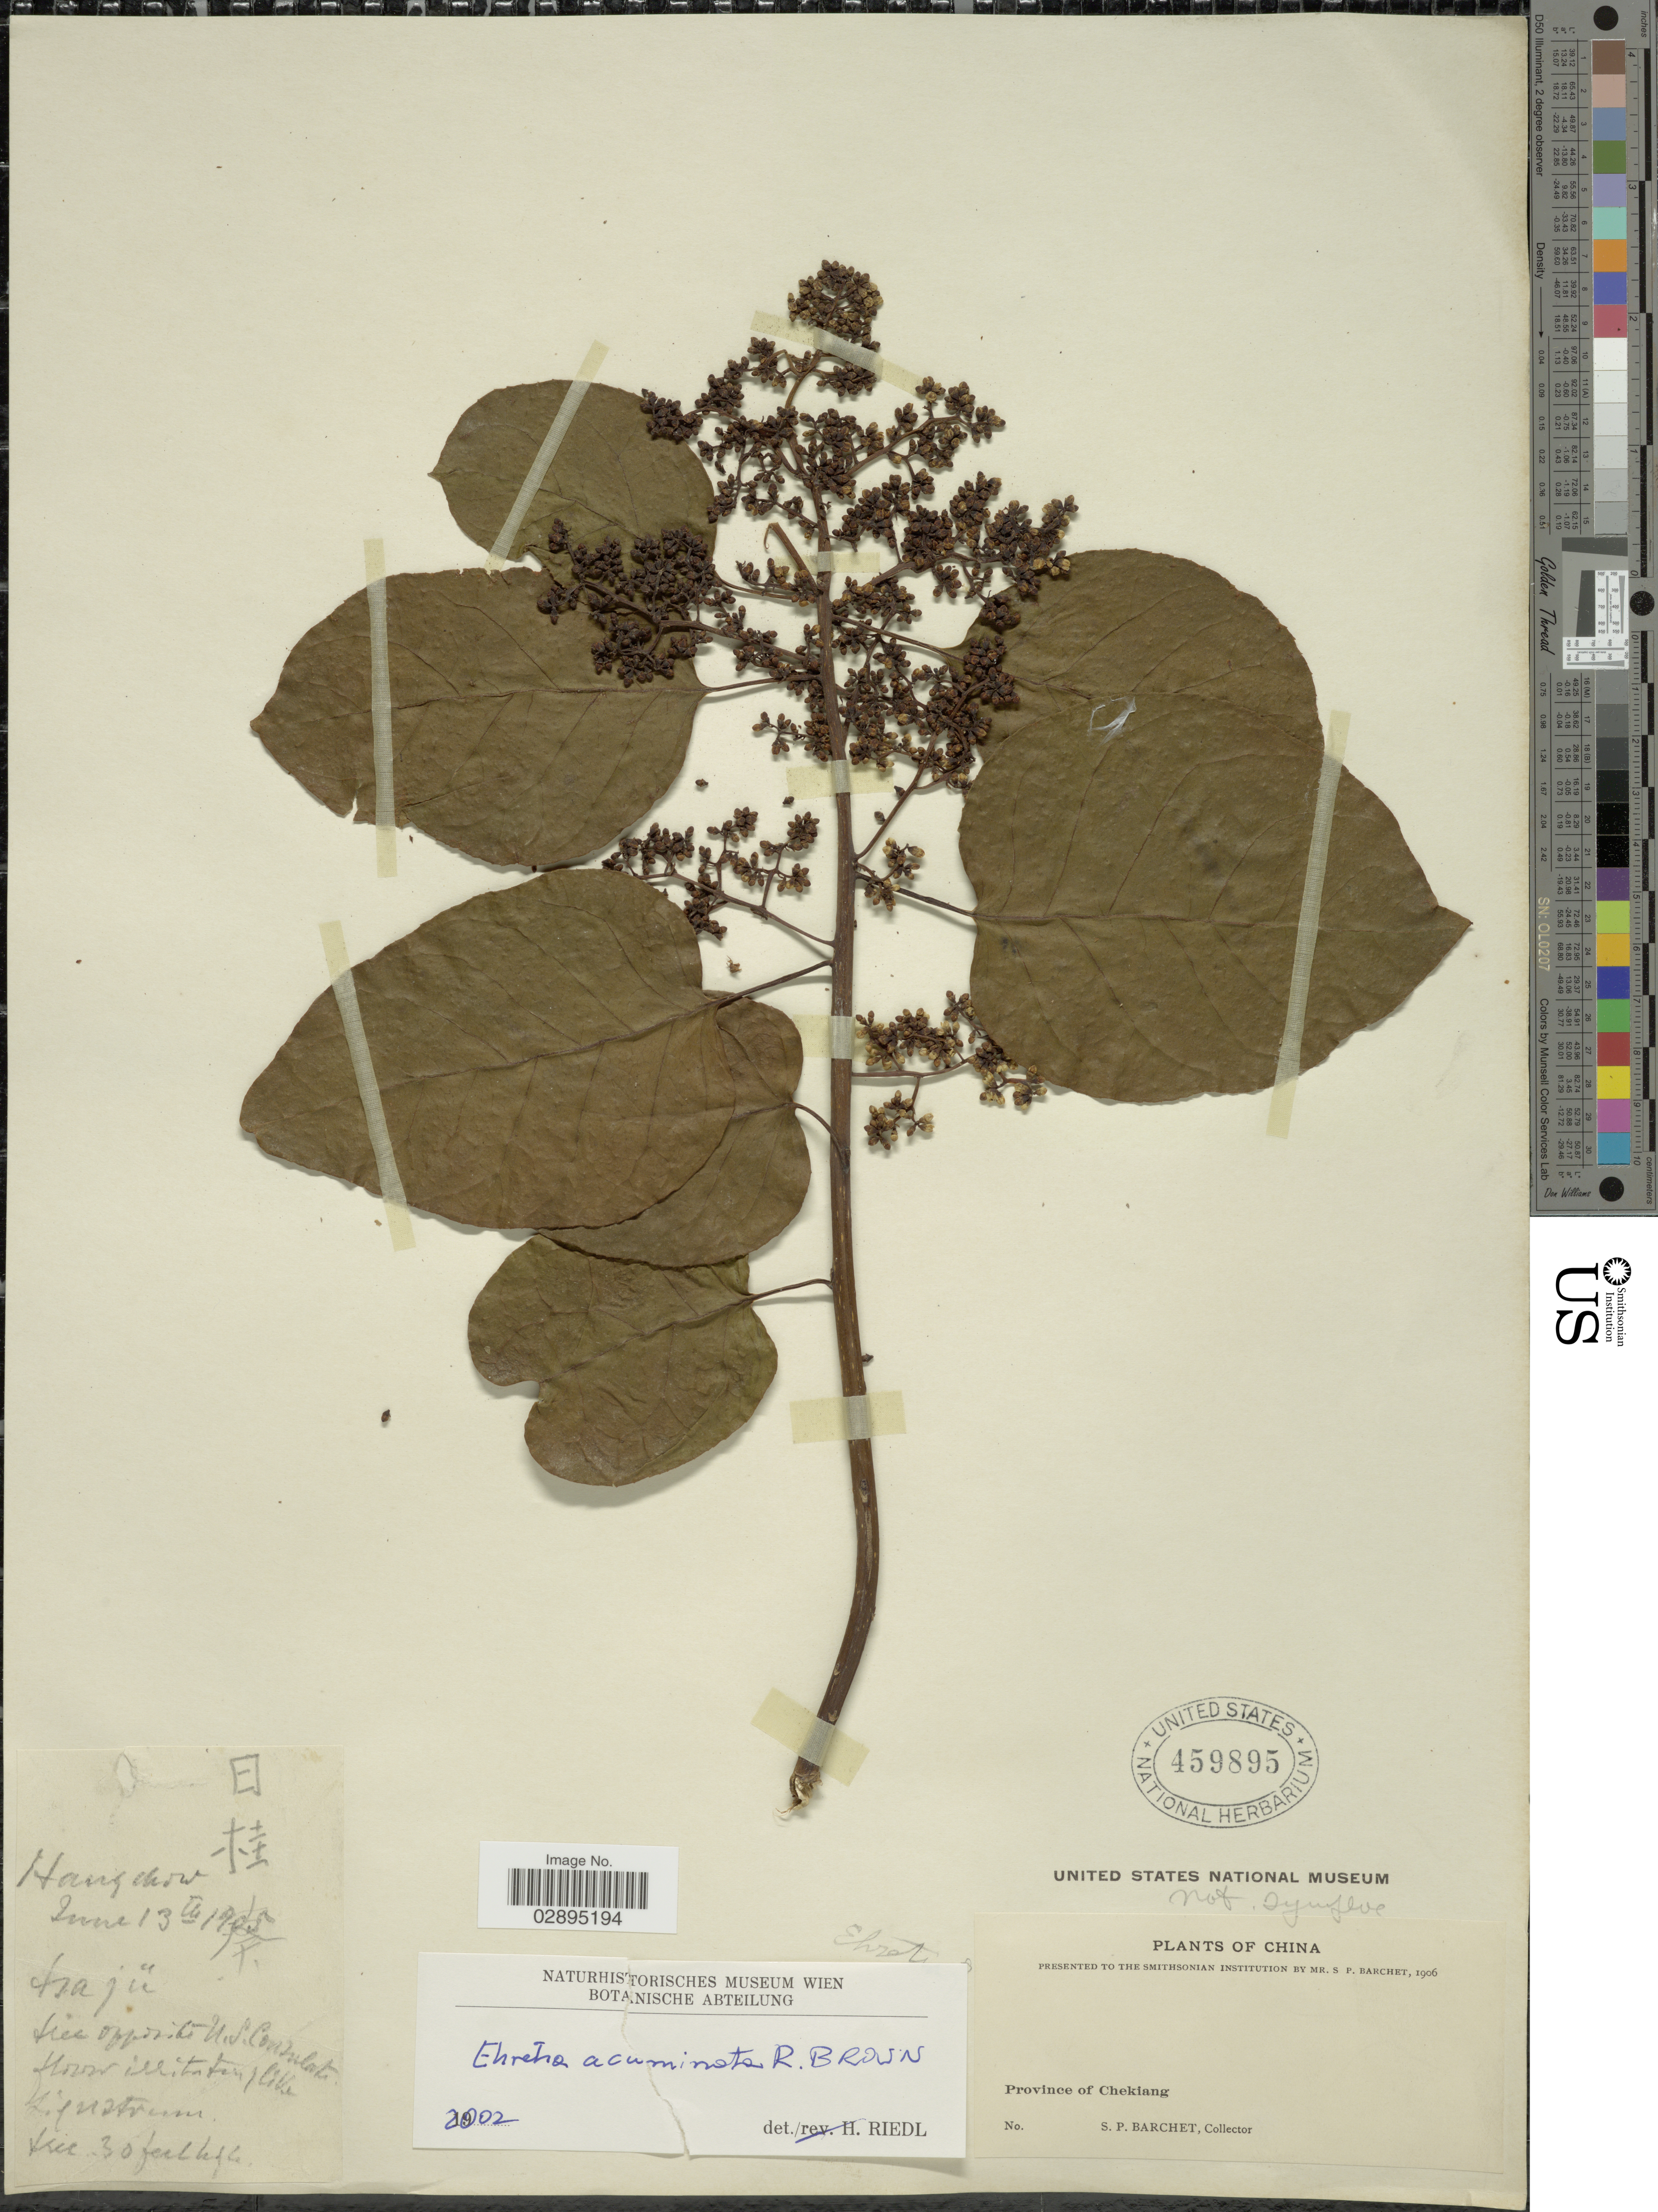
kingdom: Plantae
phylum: Tracheophyta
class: Magnoliopsida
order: Boraginales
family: Ehretiaceae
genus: Ehretia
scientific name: Ehretia acuminata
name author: R. Br.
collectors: S. P. Barchet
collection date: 1905-06-13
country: China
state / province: Zhejiang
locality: Province of Chekiang.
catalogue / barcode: US 459895